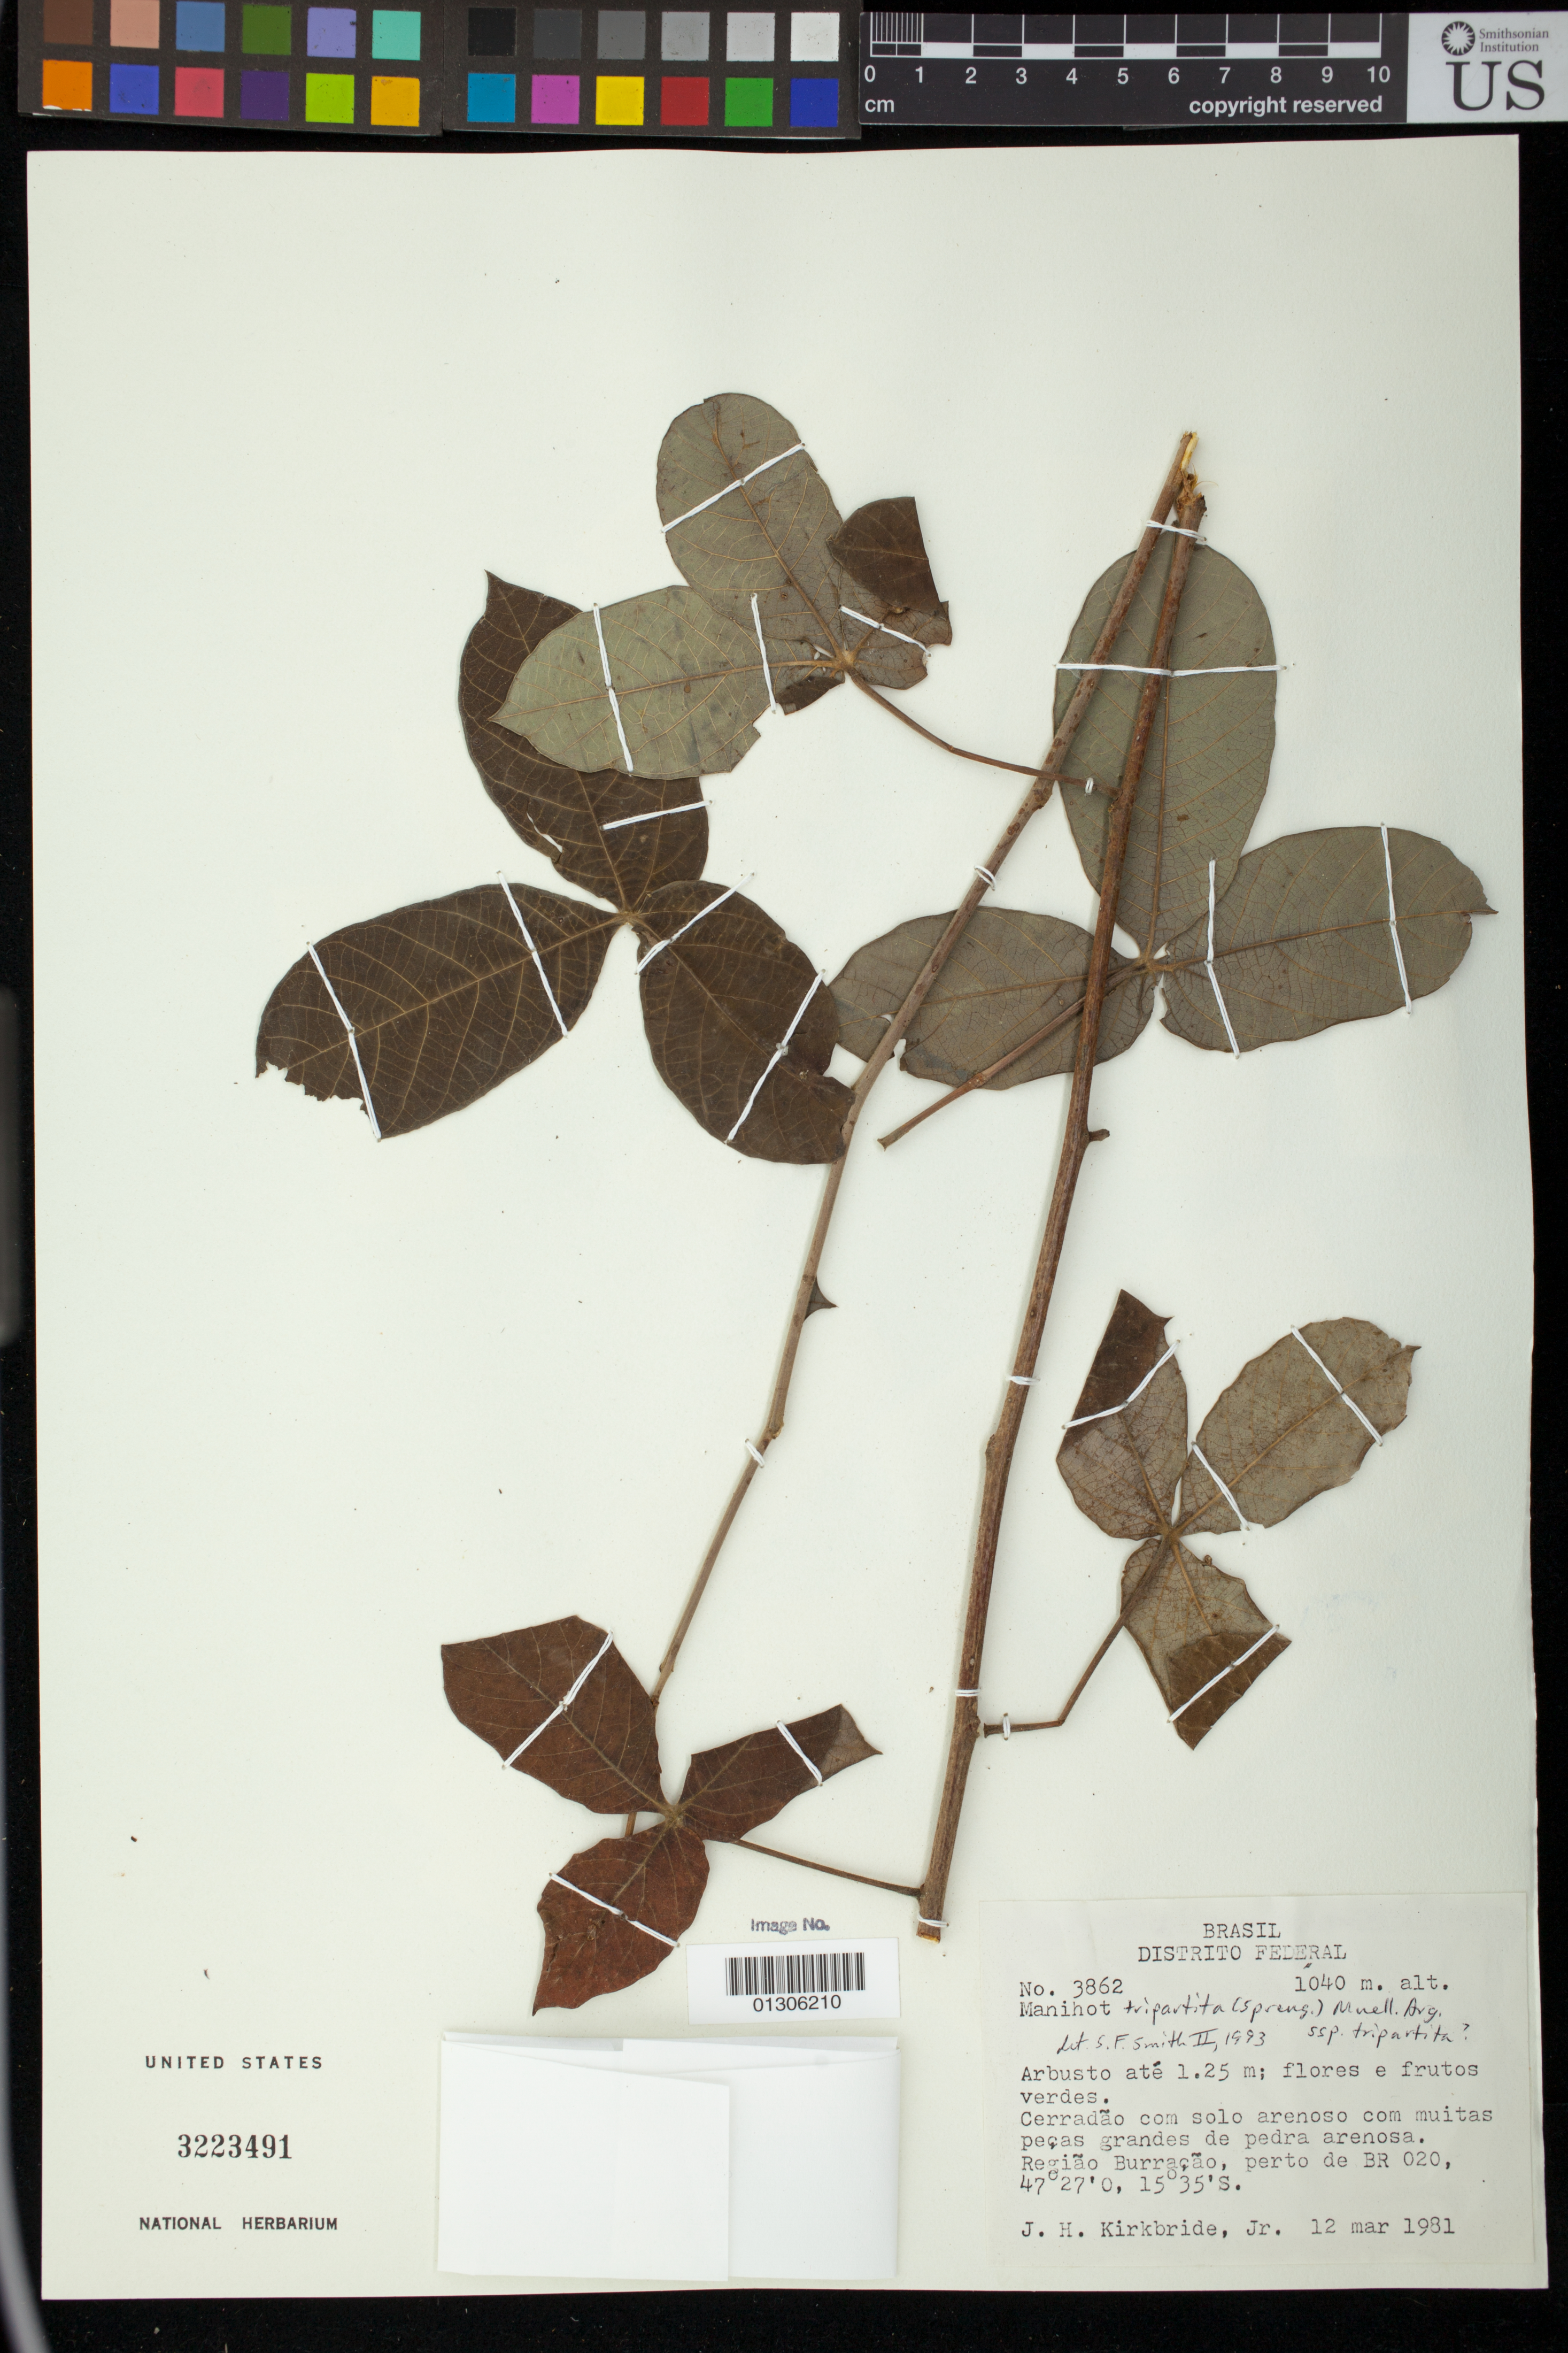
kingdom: Plantae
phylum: Tracheophyta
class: Magnoliopsida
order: Malpighiales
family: Euphorbiaceae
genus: Manihot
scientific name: Manihot tripartita subsp. tripartita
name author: (Spreng.) Müll. Arg.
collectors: J. H. Kirkbride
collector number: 3862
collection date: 1981-12-03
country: Brazil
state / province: Distrito Federal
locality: Regiao Burracao, perto de BR 020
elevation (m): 1040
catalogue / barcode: US 3223491